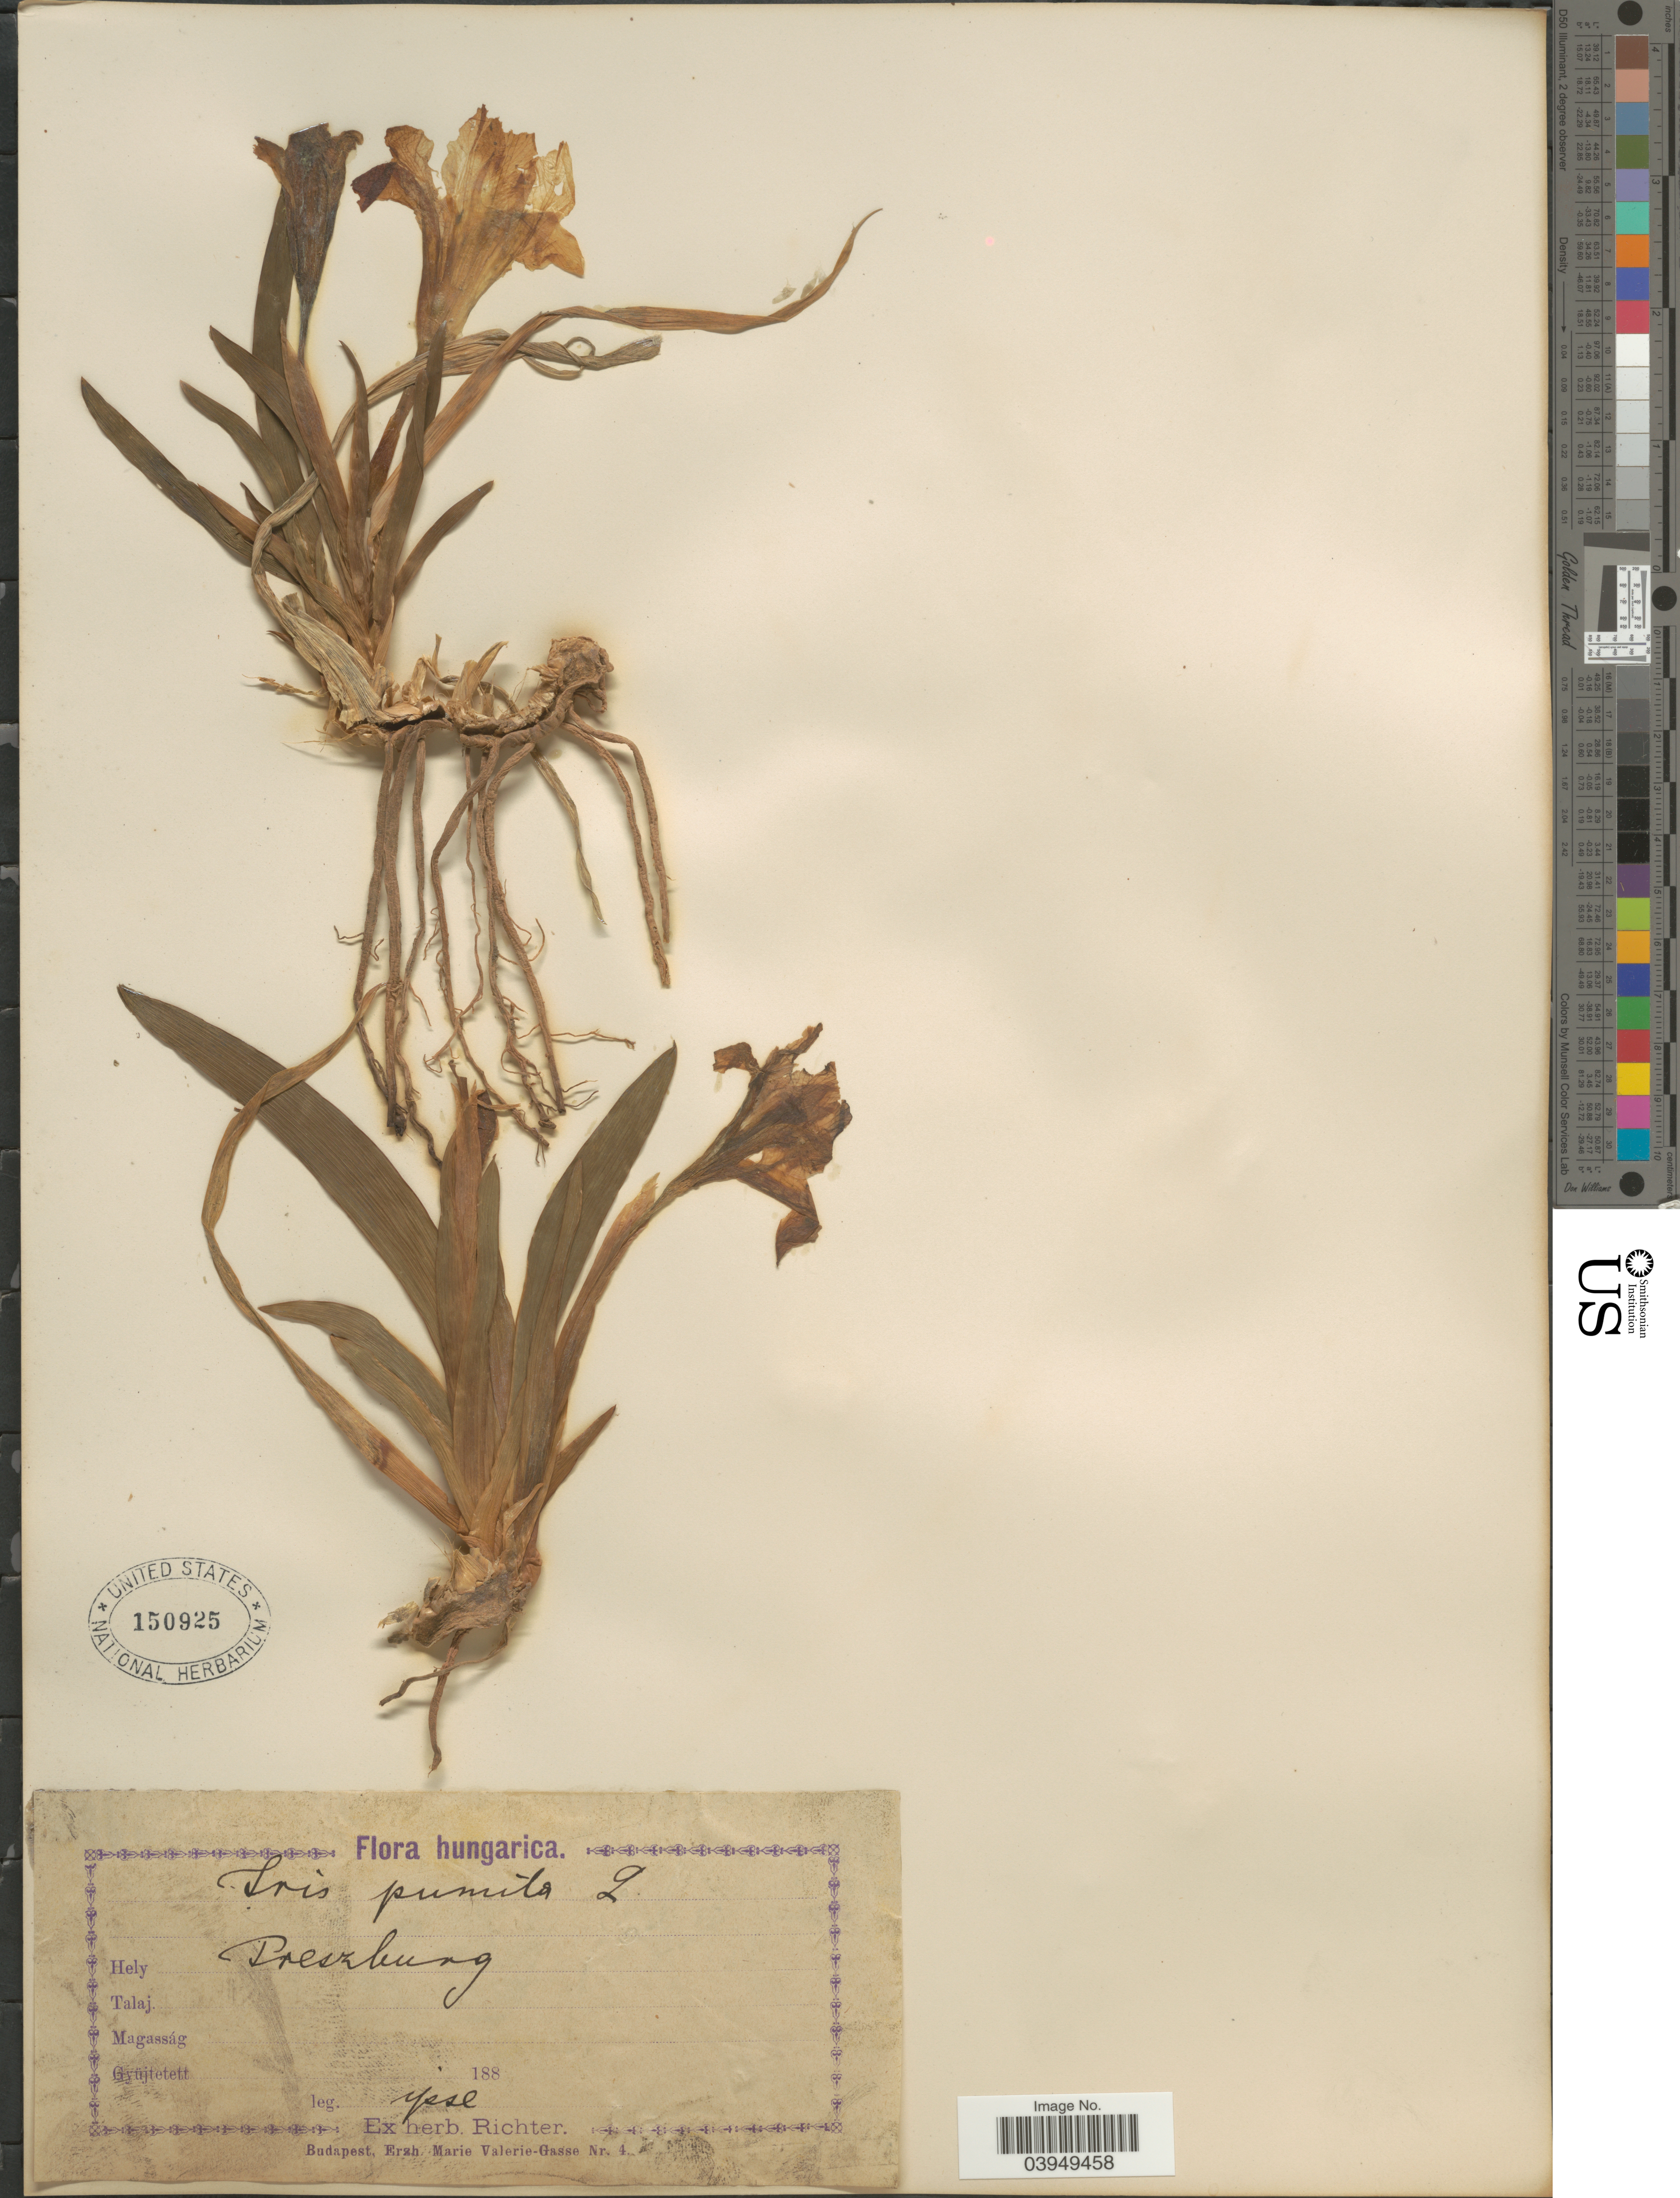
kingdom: Plantae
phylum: Tracheophyta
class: Liliopsida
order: Asparagales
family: Iridaceae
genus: Iris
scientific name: Iris pumila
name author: L.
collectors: -- Richter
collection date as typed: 188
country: Hungary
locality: Hungarica. Preszburg.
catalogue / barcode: US 150925